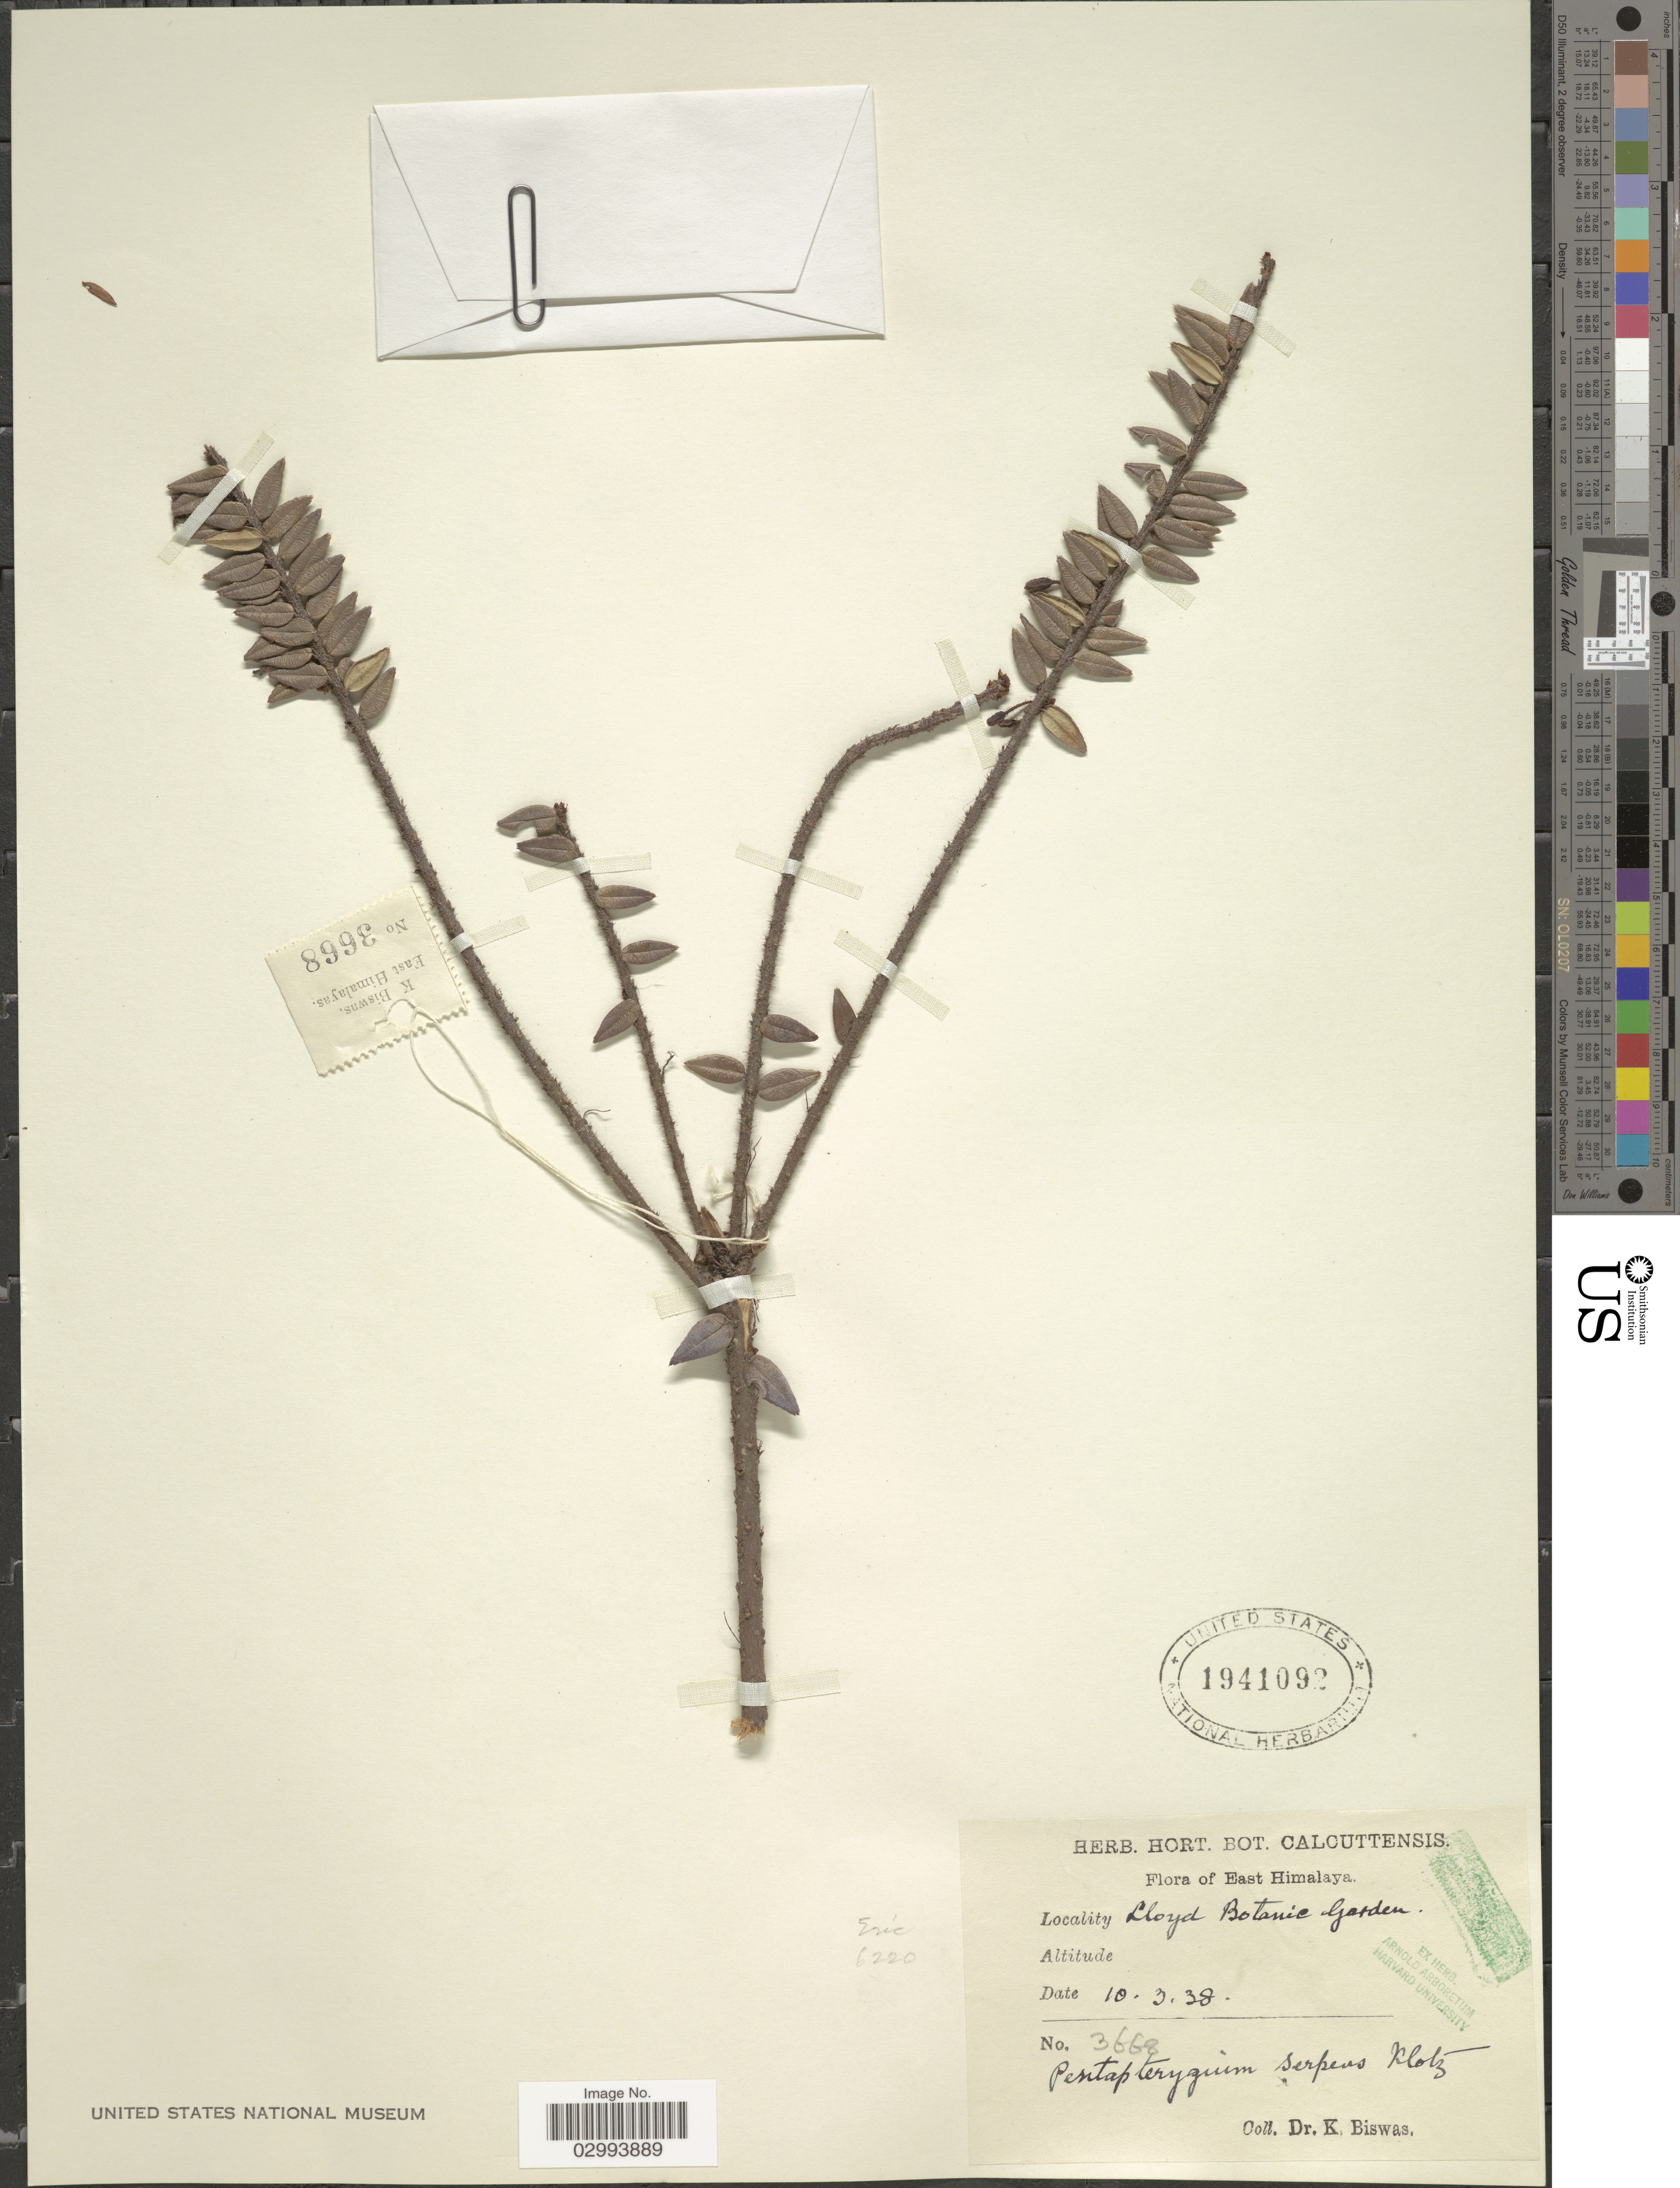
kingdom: Plantae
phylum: Tracheophyta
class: Magnoliopsida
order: Ericales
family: Ericaceae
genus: Pentapterygium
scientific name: Pentapterygium serpens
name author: (Wight) Klotzsch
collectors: K. Biswas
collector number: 3668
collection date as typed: Transcribed d/m/y: 10/3/38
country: India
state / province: West Bengal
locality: East Himalaya. Lloyd Botanic Garden.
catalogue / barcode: US 1941092